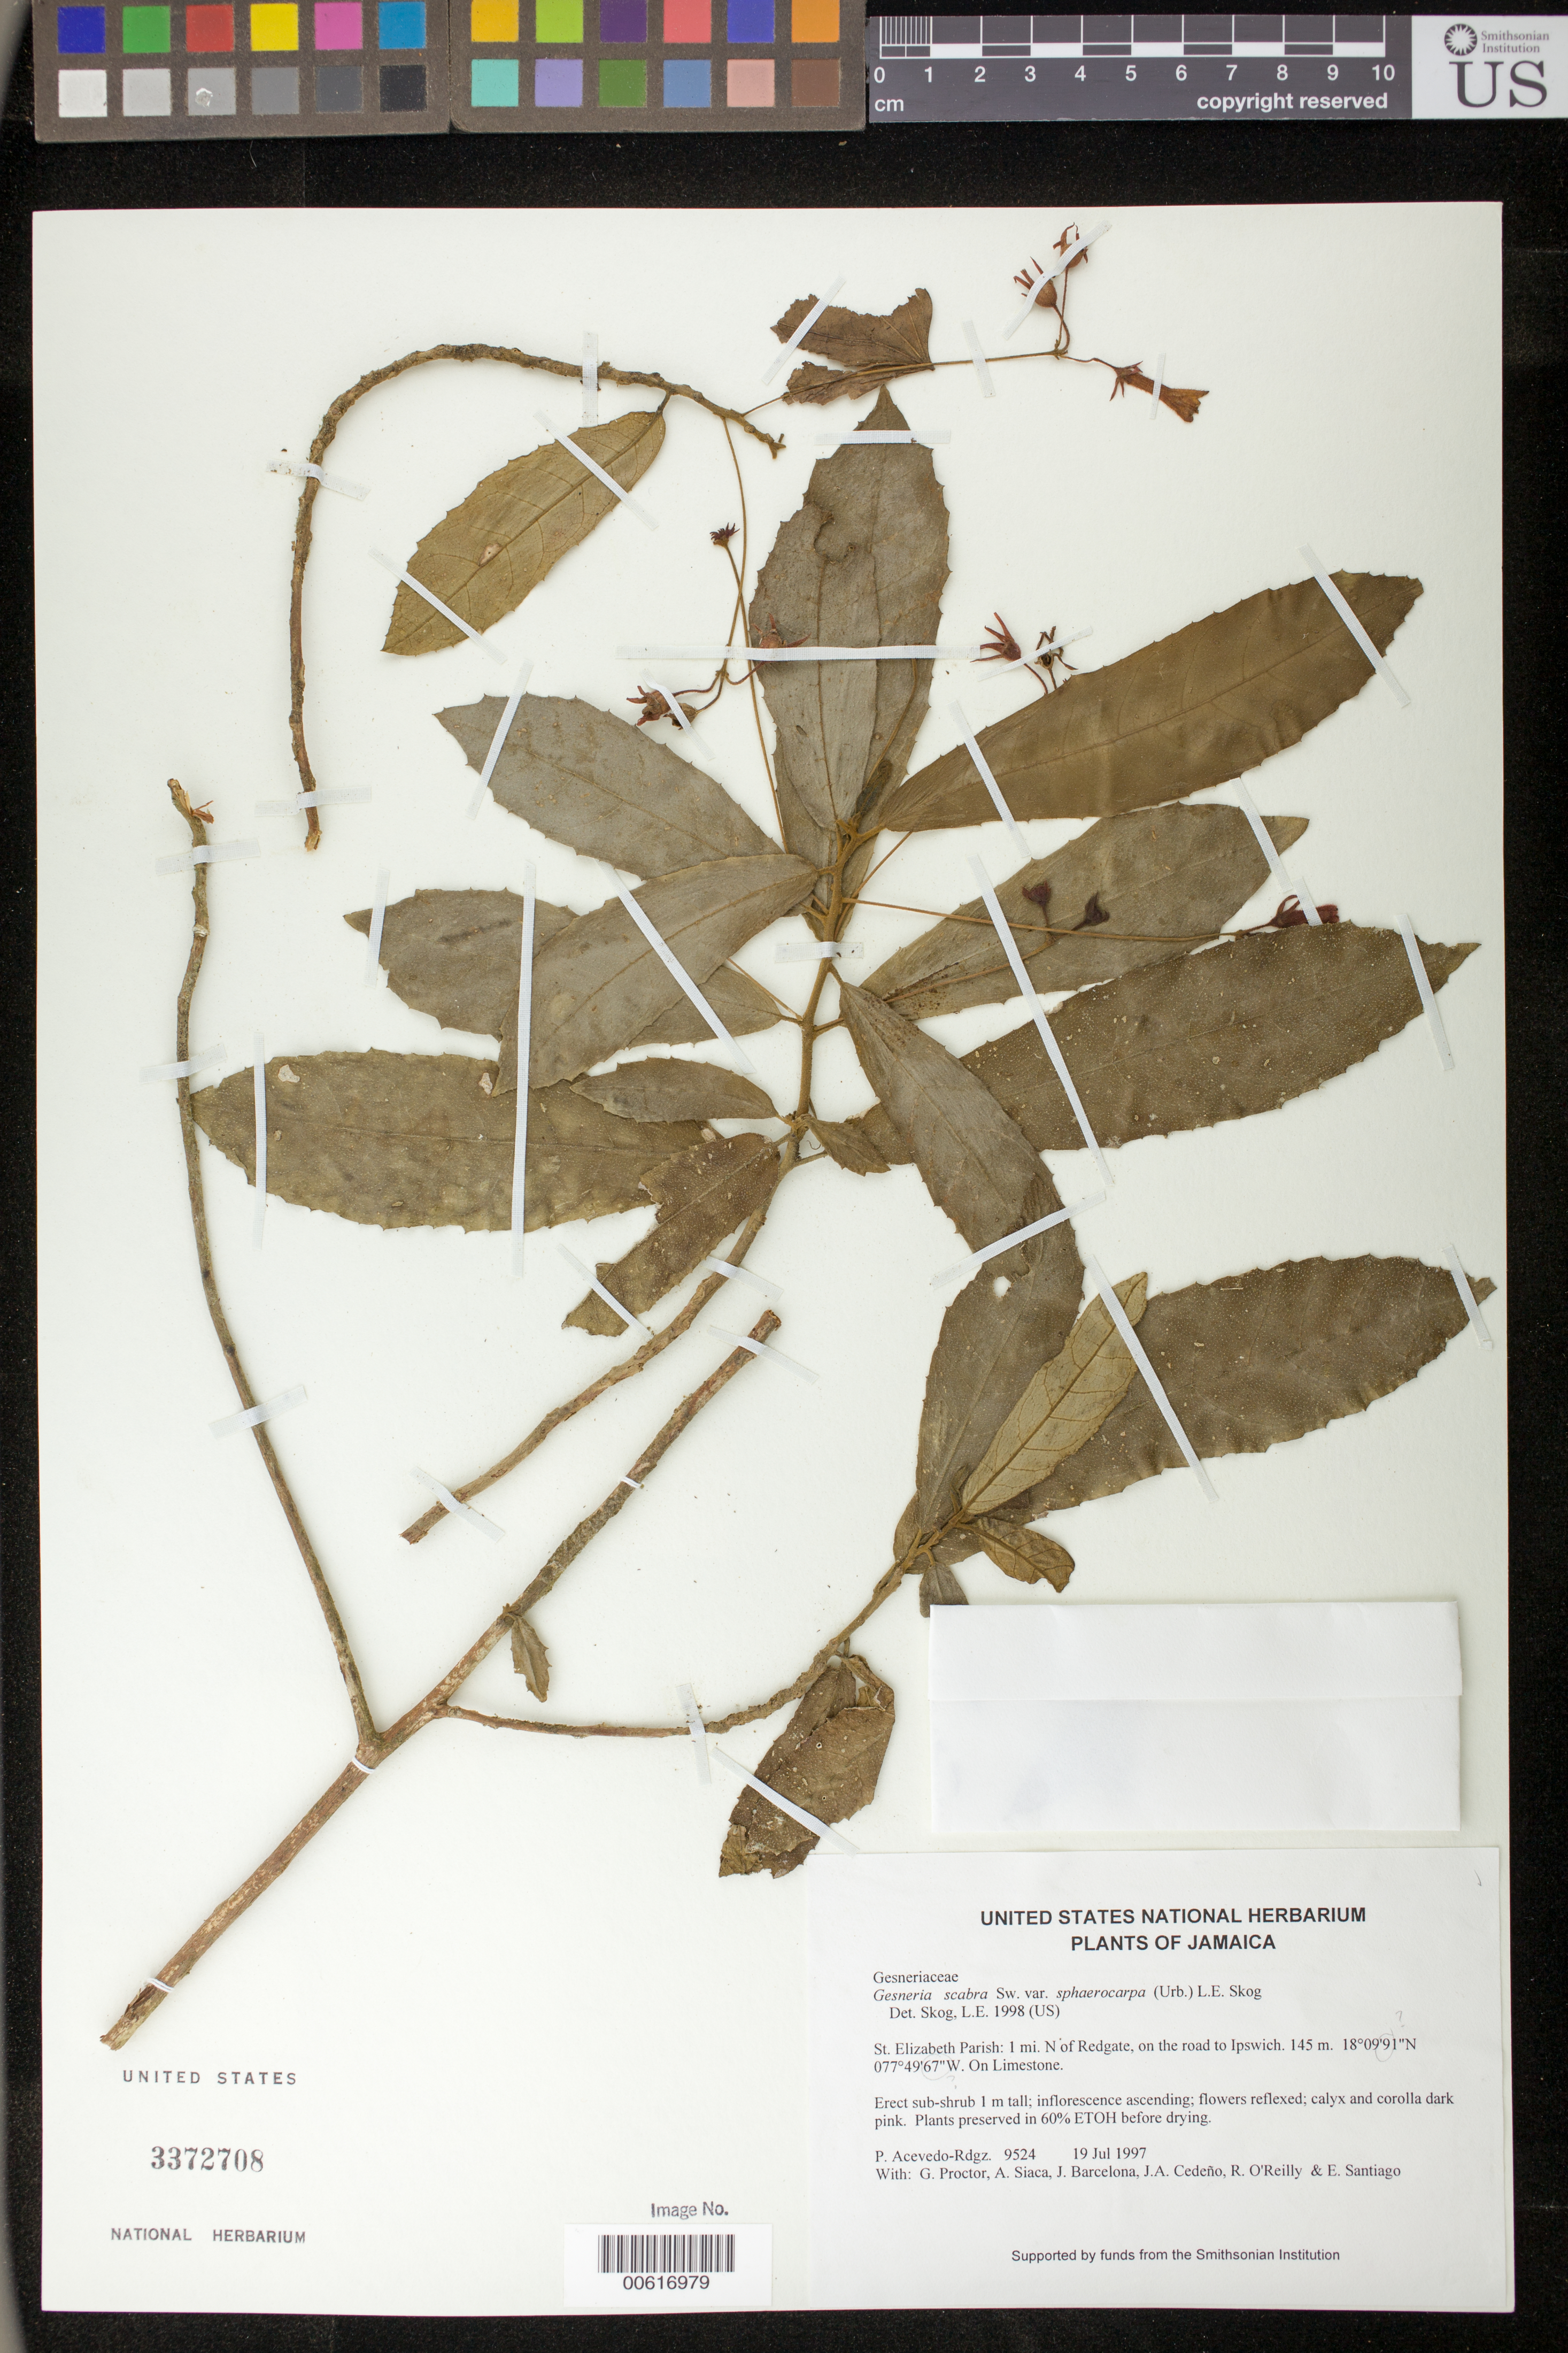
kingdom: Plantae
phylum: Tracheophyta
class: Magnoliopsida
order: Lamiales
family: Gesneriaceae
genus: Gesneria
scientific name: Gesneria scabra var. sphaerocarpa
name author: (Urb.) L.E. Skog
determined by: Skog, Laurence E.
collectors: P. Acevedo-Rodr., G. Proctor, A. Siaca, J. Barcelona, J. A. Cedeño M. & R. O'Reilly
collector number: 9524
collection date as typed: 19 Jul 1997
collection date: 1997-07-19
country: Jamaica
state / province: Saint Elizabeth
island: Jamaica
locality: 1 mi. N of Redgate, on the road to Ipswich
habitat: On limestone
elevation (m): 145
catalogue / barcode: US 3372708